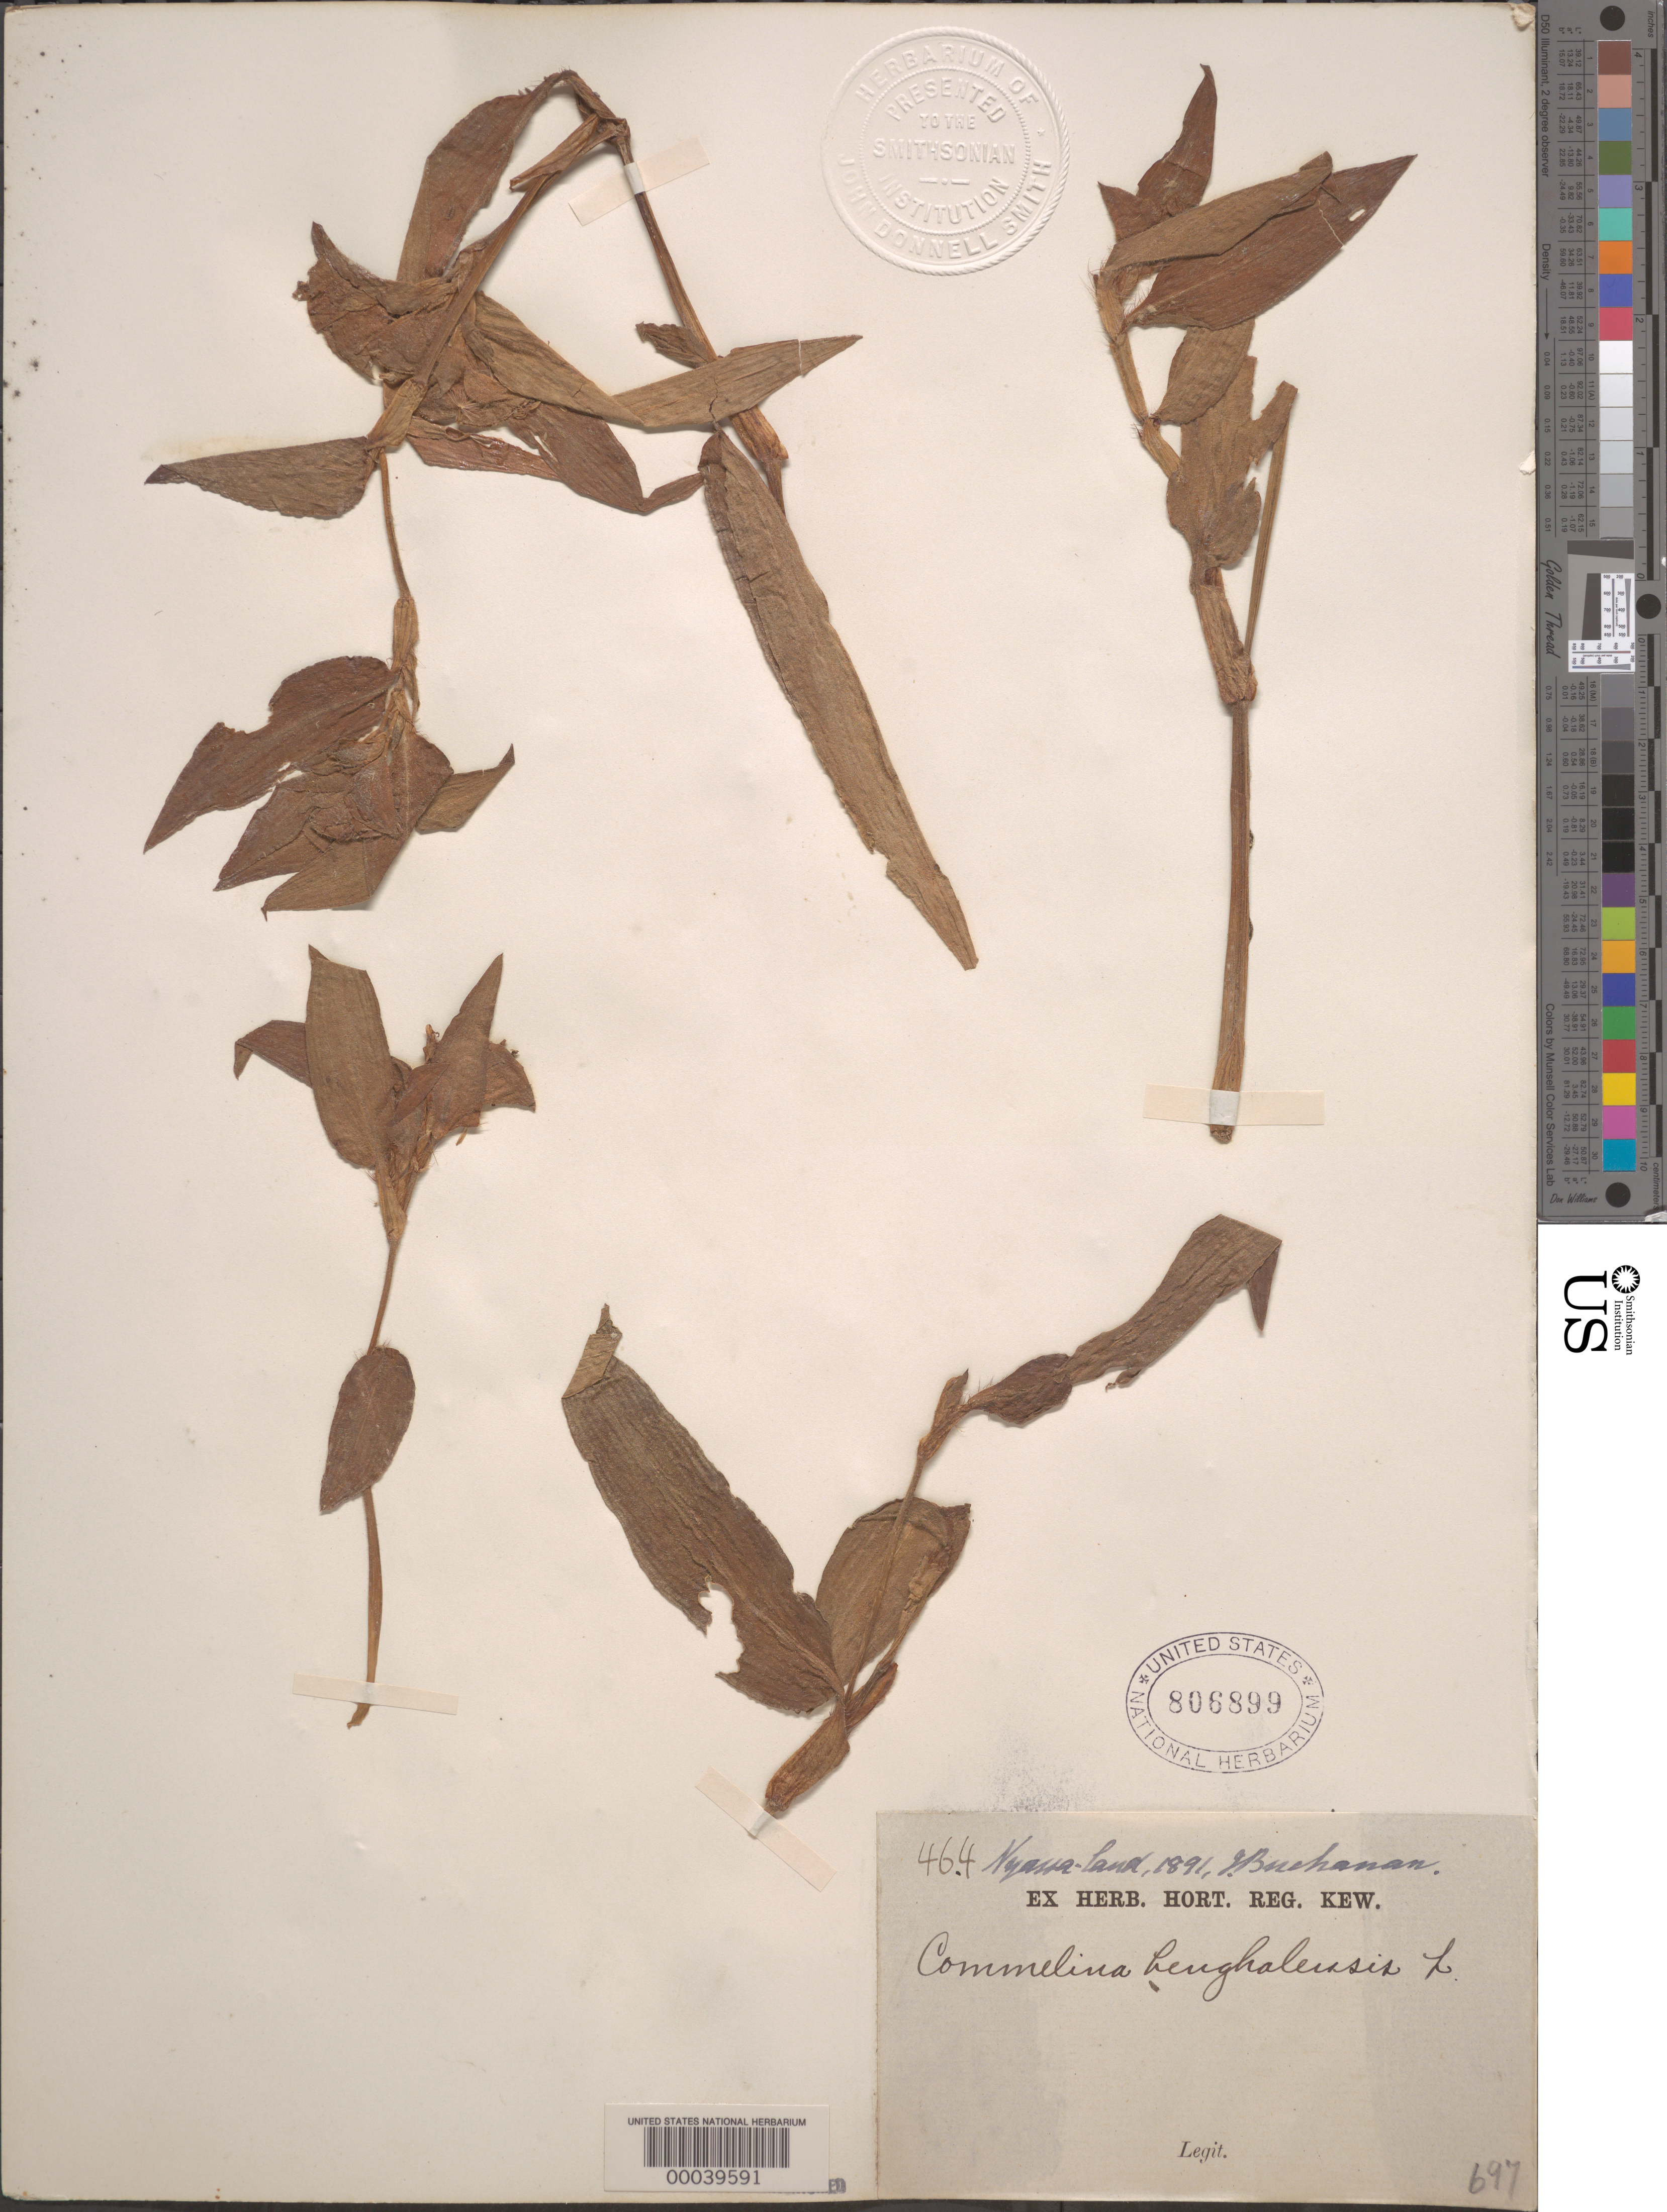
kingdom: Plantae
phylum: Tracheophyta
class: Liliopsida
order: Commelinales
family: Commelinaceae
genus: Commelina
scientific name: Commelina benghalensis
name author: L.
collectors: J. Buchanan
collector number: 464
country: Malawi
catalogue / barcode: US 806899